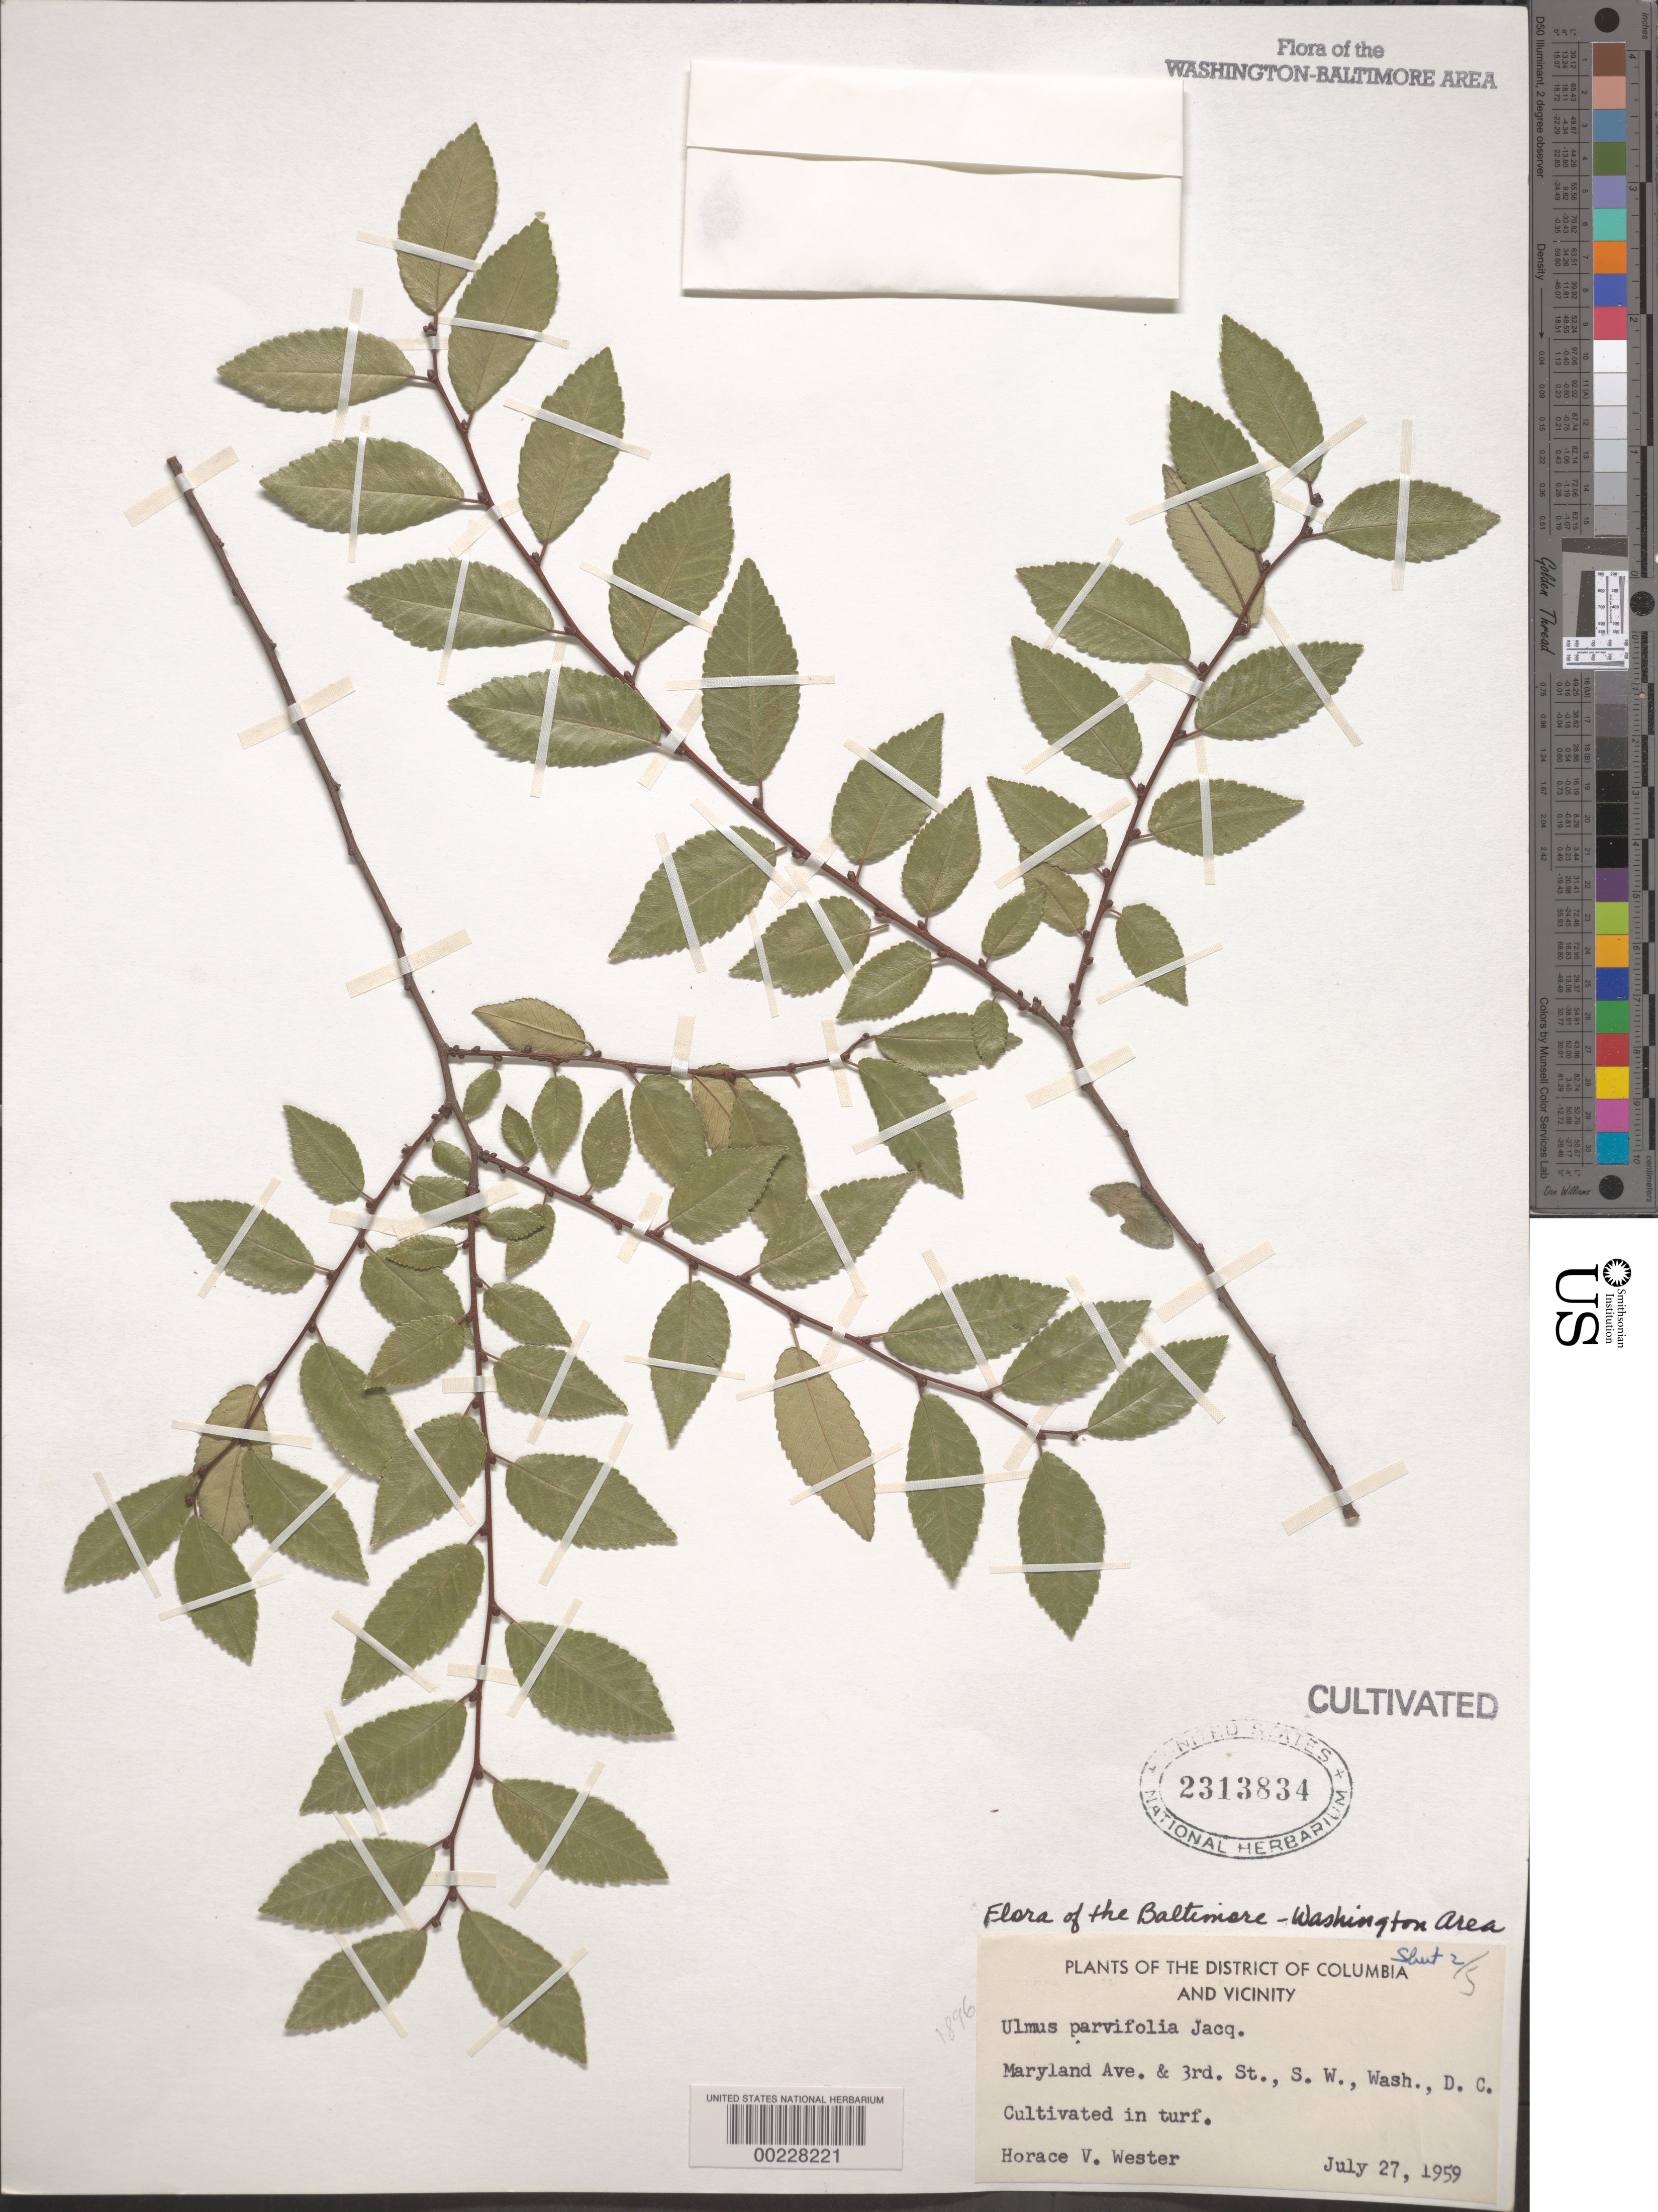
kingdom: Plantae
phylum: Tracheophyta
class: Magnoliopsida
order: Rosales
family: Ulmaceae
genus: Ulmus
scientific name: Ulmus parvifolia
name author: Jacq.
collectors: H. Wester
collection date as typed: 27 Jul 1959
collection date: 1959-07-27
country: United States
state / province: District of Columbia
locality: Maryland Ave & 3rd St SW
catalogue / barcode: US 2313834